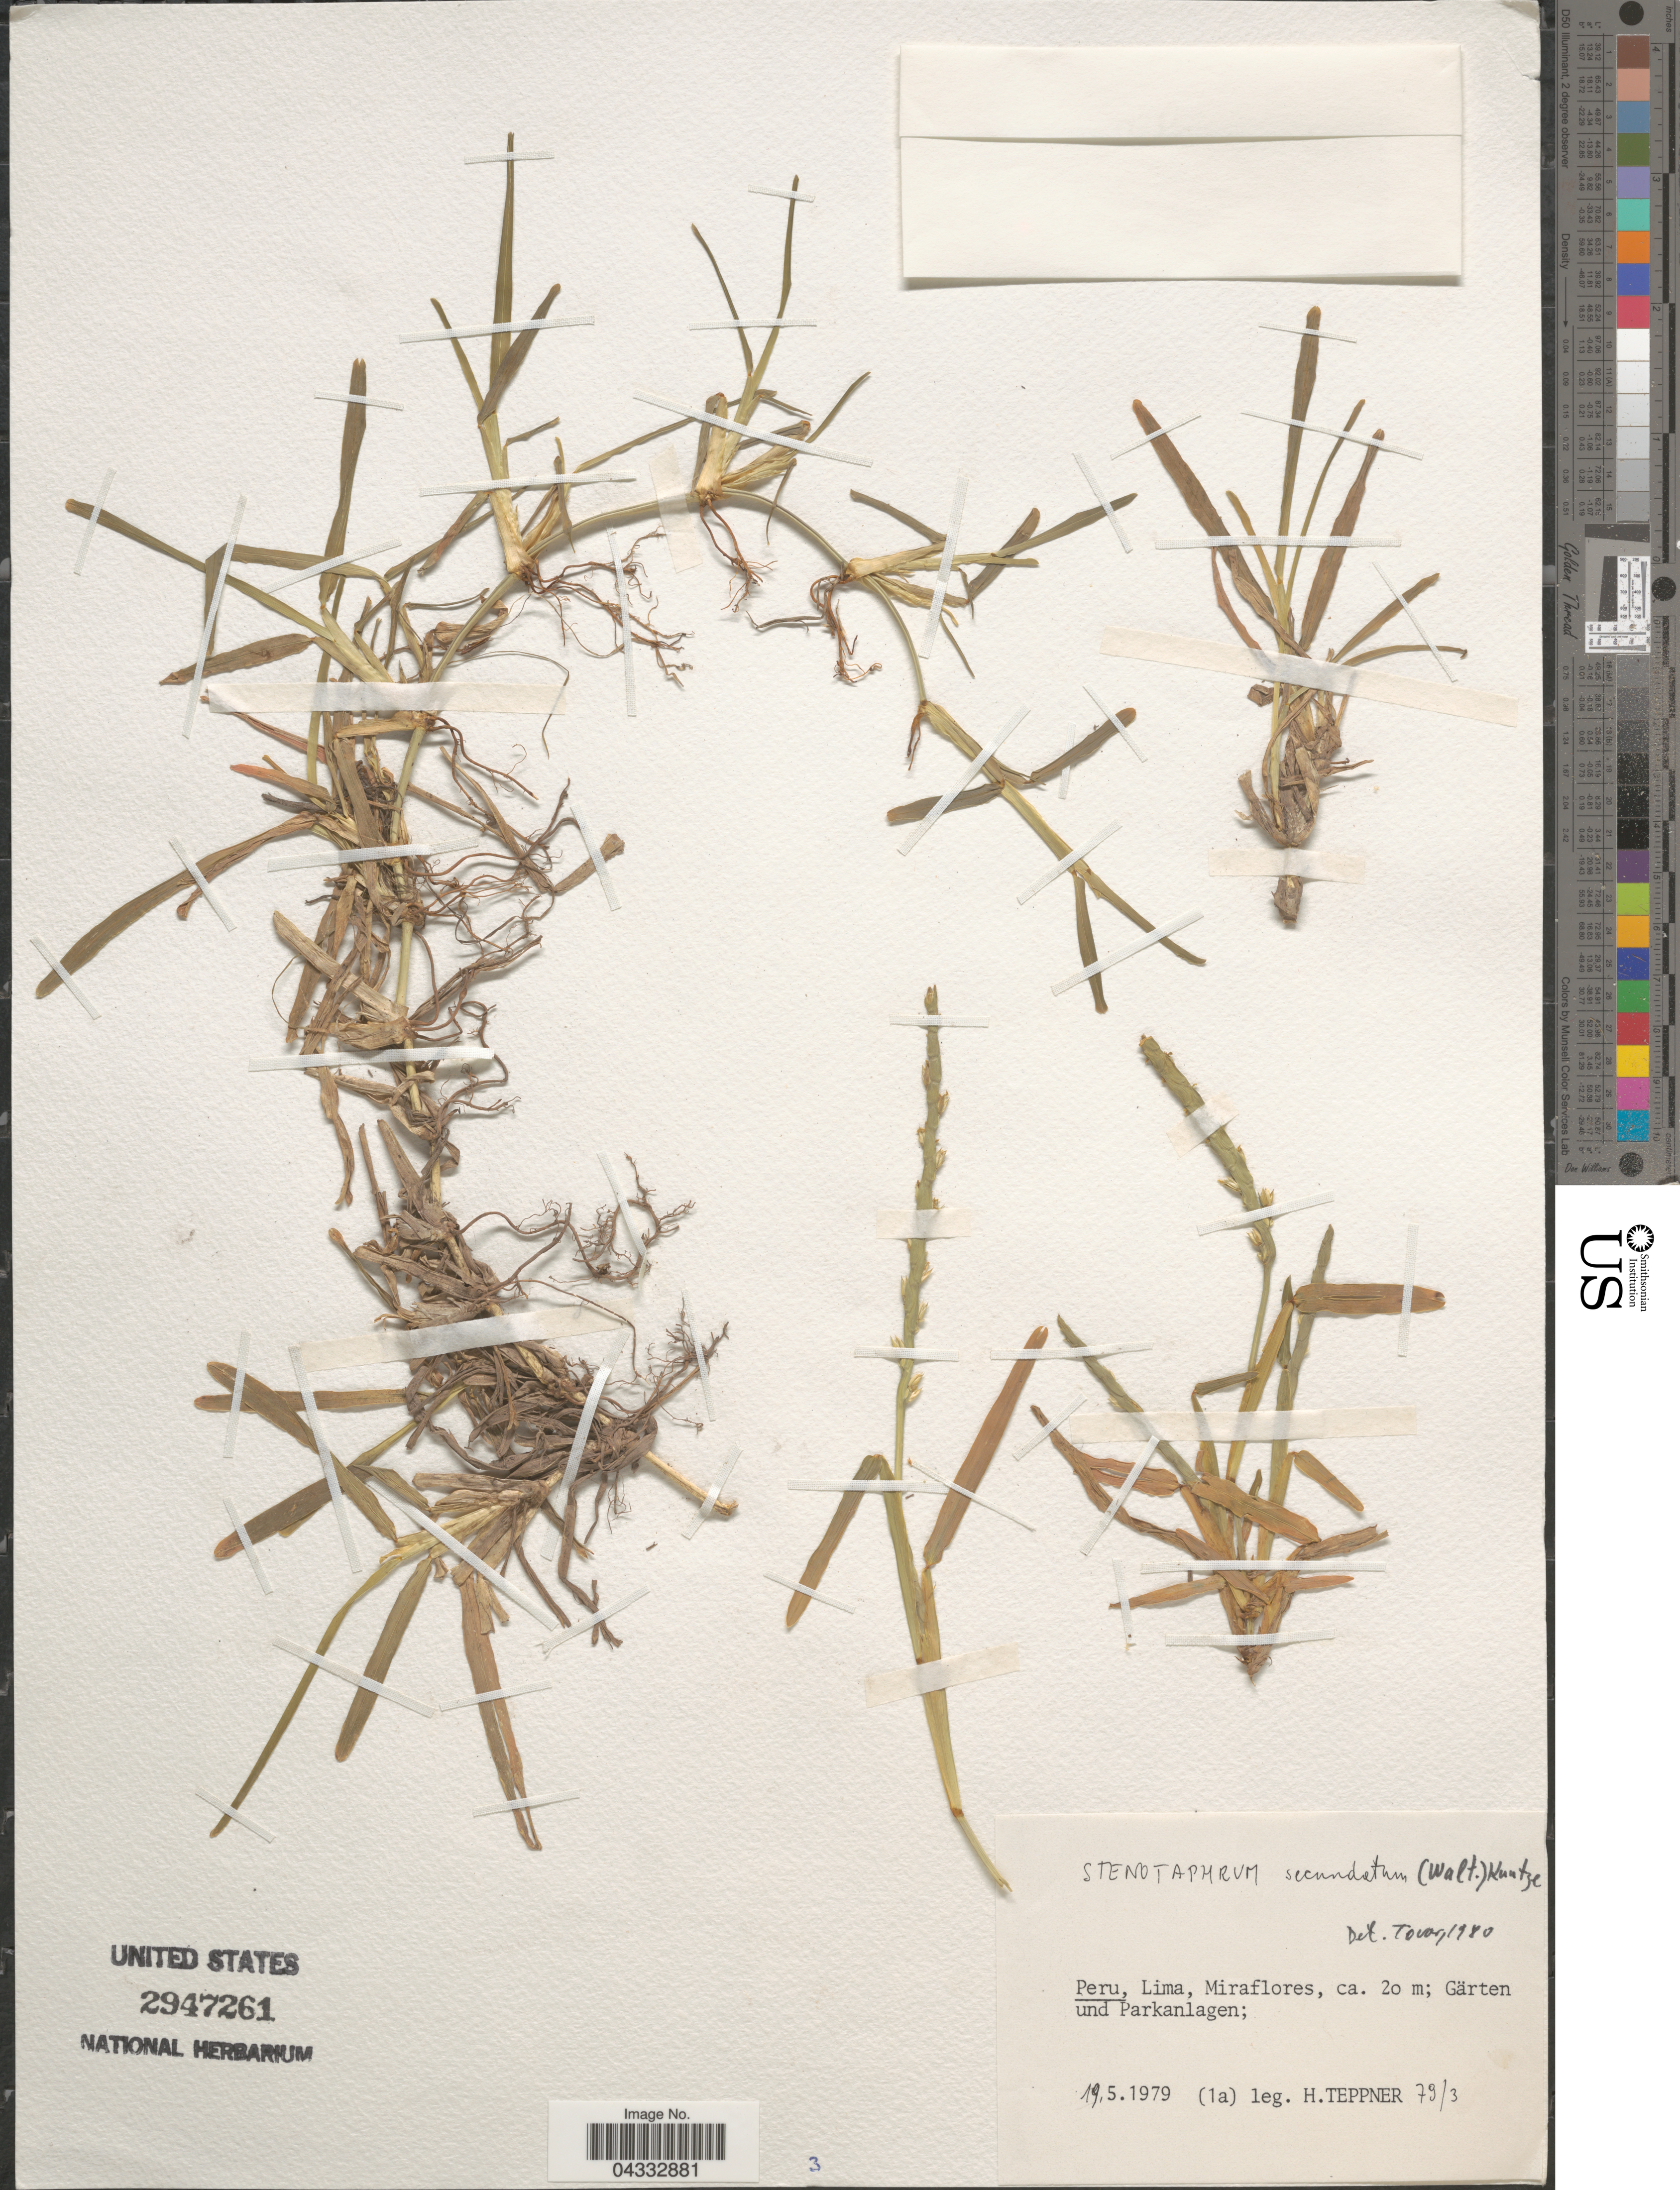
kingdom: Plantae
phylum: Tracheophyta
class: Liliopsida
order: Poales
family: Poaceae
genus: Stenotaphrum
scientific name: Stenotaphrum secundatum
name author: (Walter) Kuntze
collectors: H. Teppner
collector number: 79/3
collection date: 1979-05-19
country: Peru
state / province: Lima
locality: Miraflores, ca. 20 m; Gärten und Parkanlagen.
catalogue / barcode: US 2947261